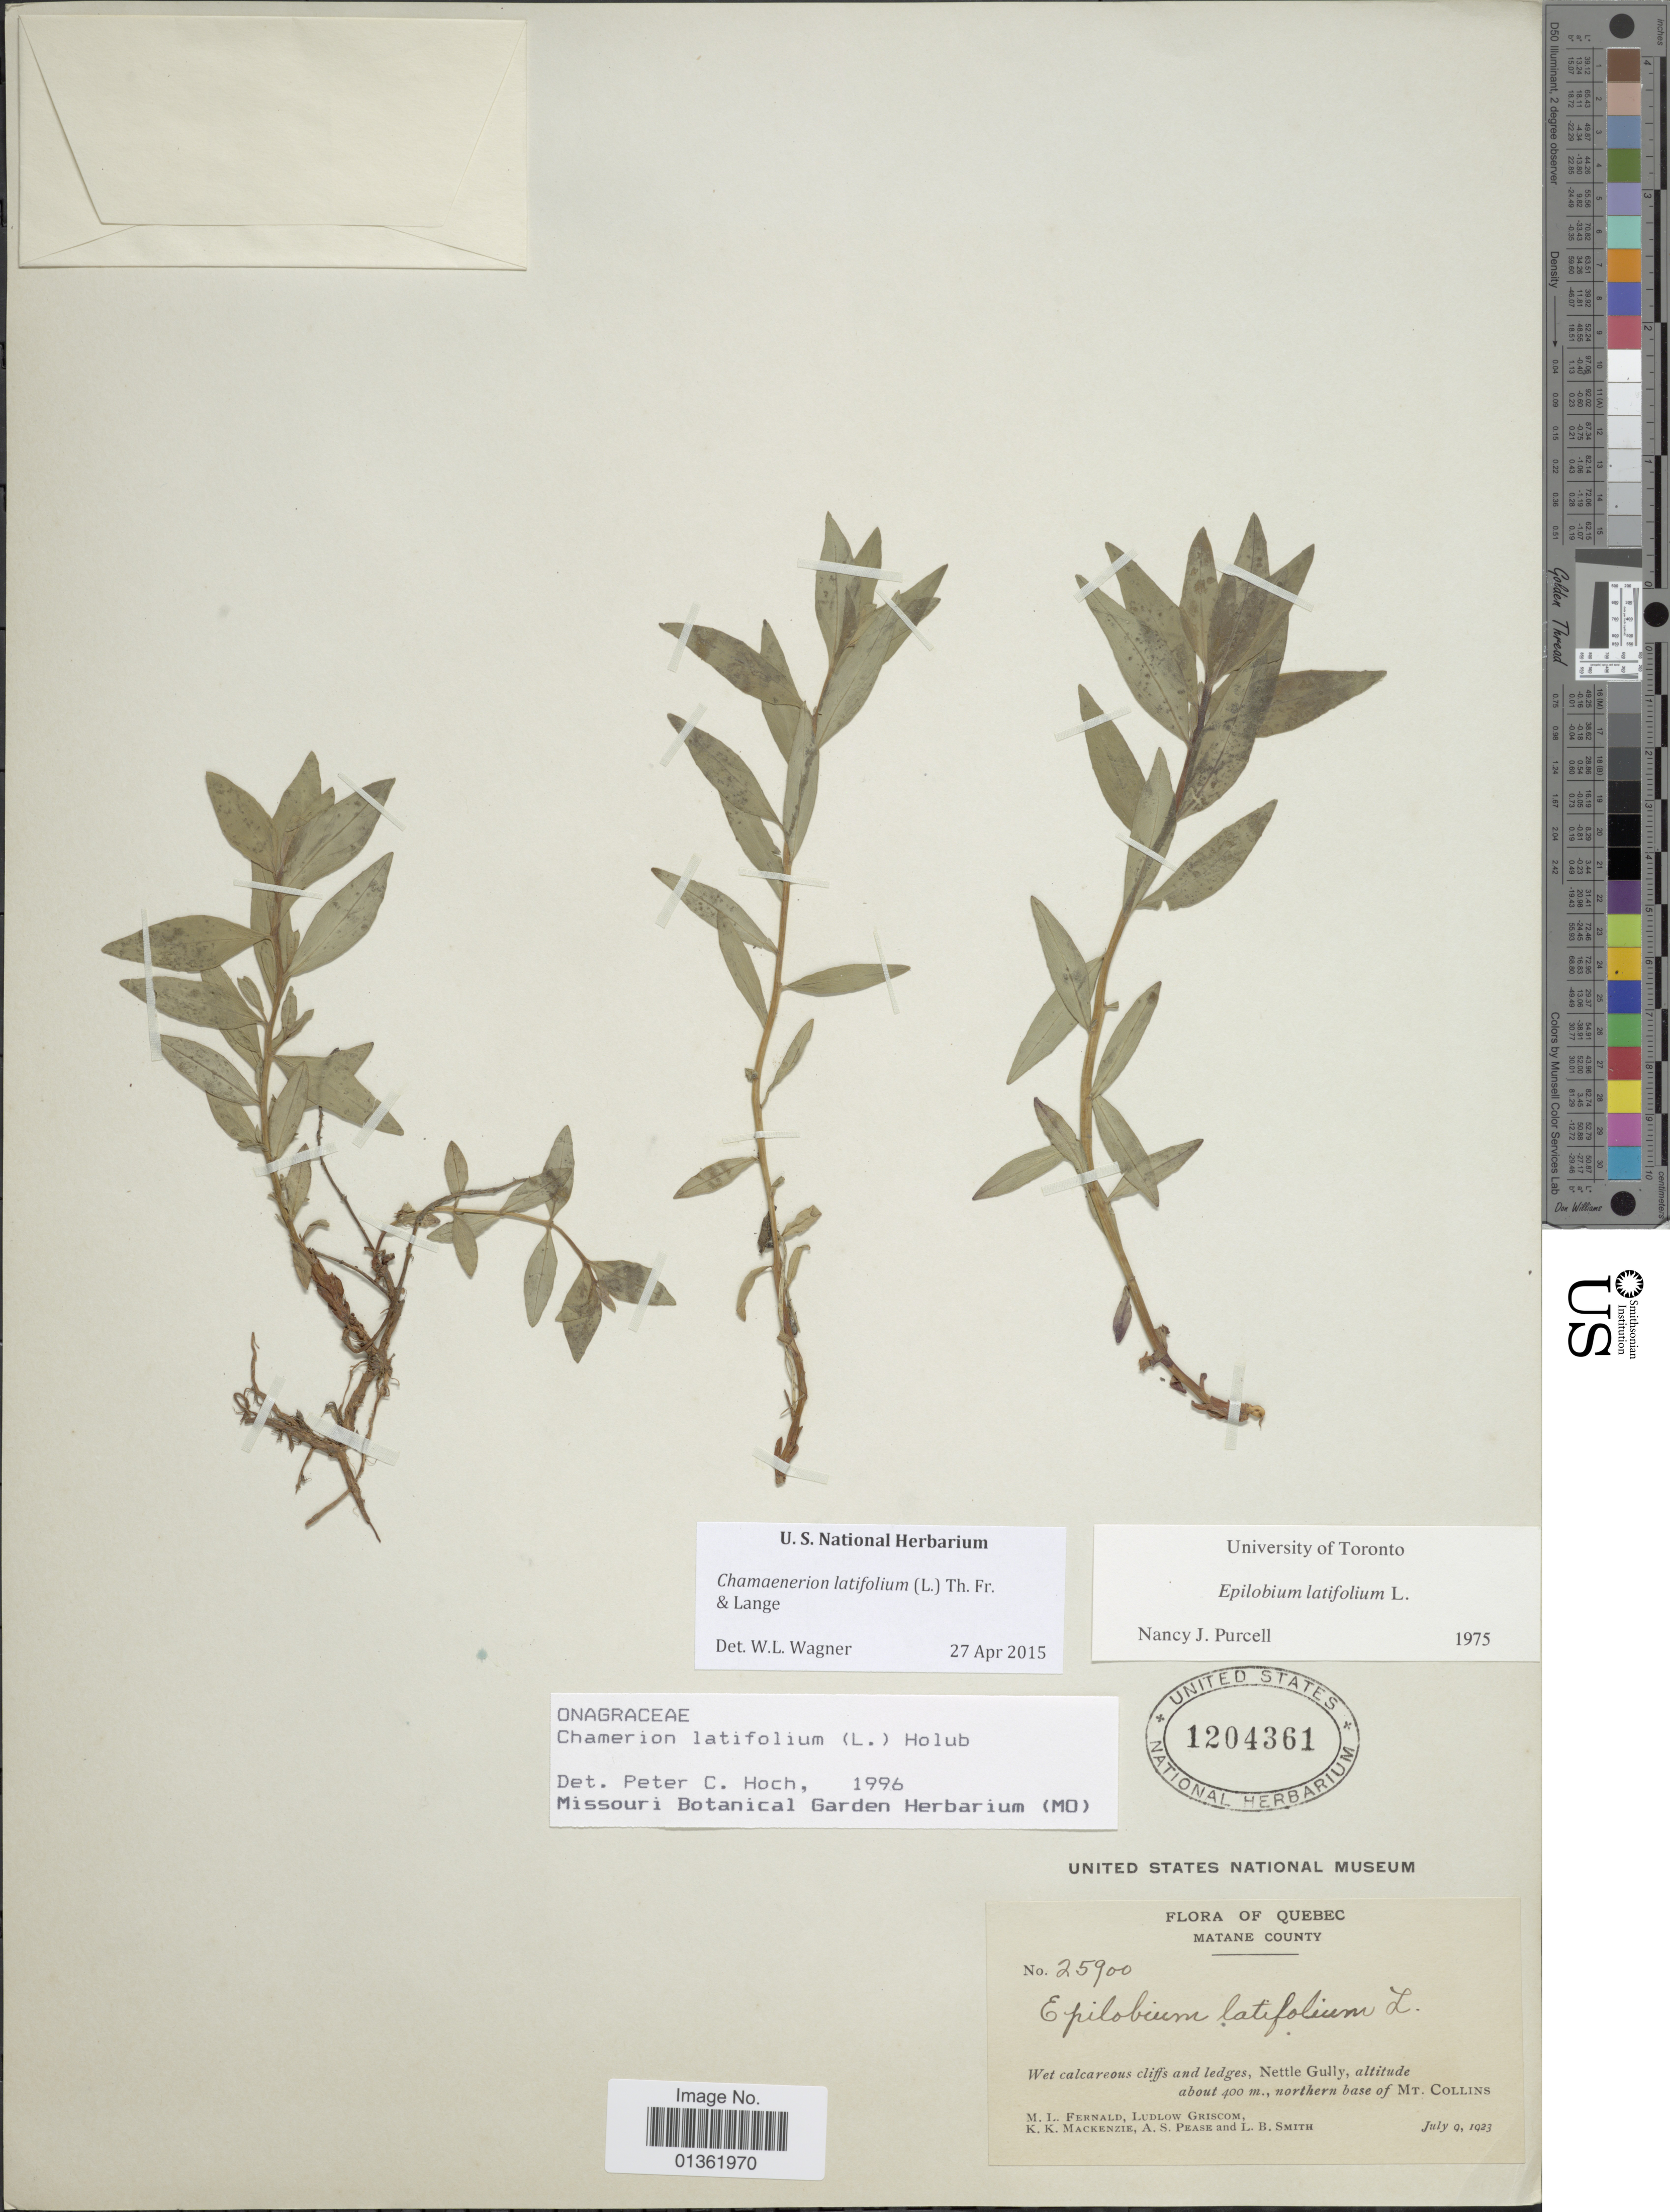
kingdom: Plantae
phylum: Tracheophyta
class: Magnoliopsida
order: Myrtales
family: Onagraceae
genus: Chamaenerion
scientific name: Chamaenerion latifolium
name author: (L.) Th. Fr. & Lange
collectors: M. L. Fernald, L. Griscom, K. K. Mackenzie, A. S. Pease & L. Smith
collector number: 25900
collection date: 1923-07-09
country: Canada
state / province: Quebec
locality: Matane County. Nettle Gully, northern base of Mt. Collins.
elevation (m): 400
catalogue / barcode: US 1204361